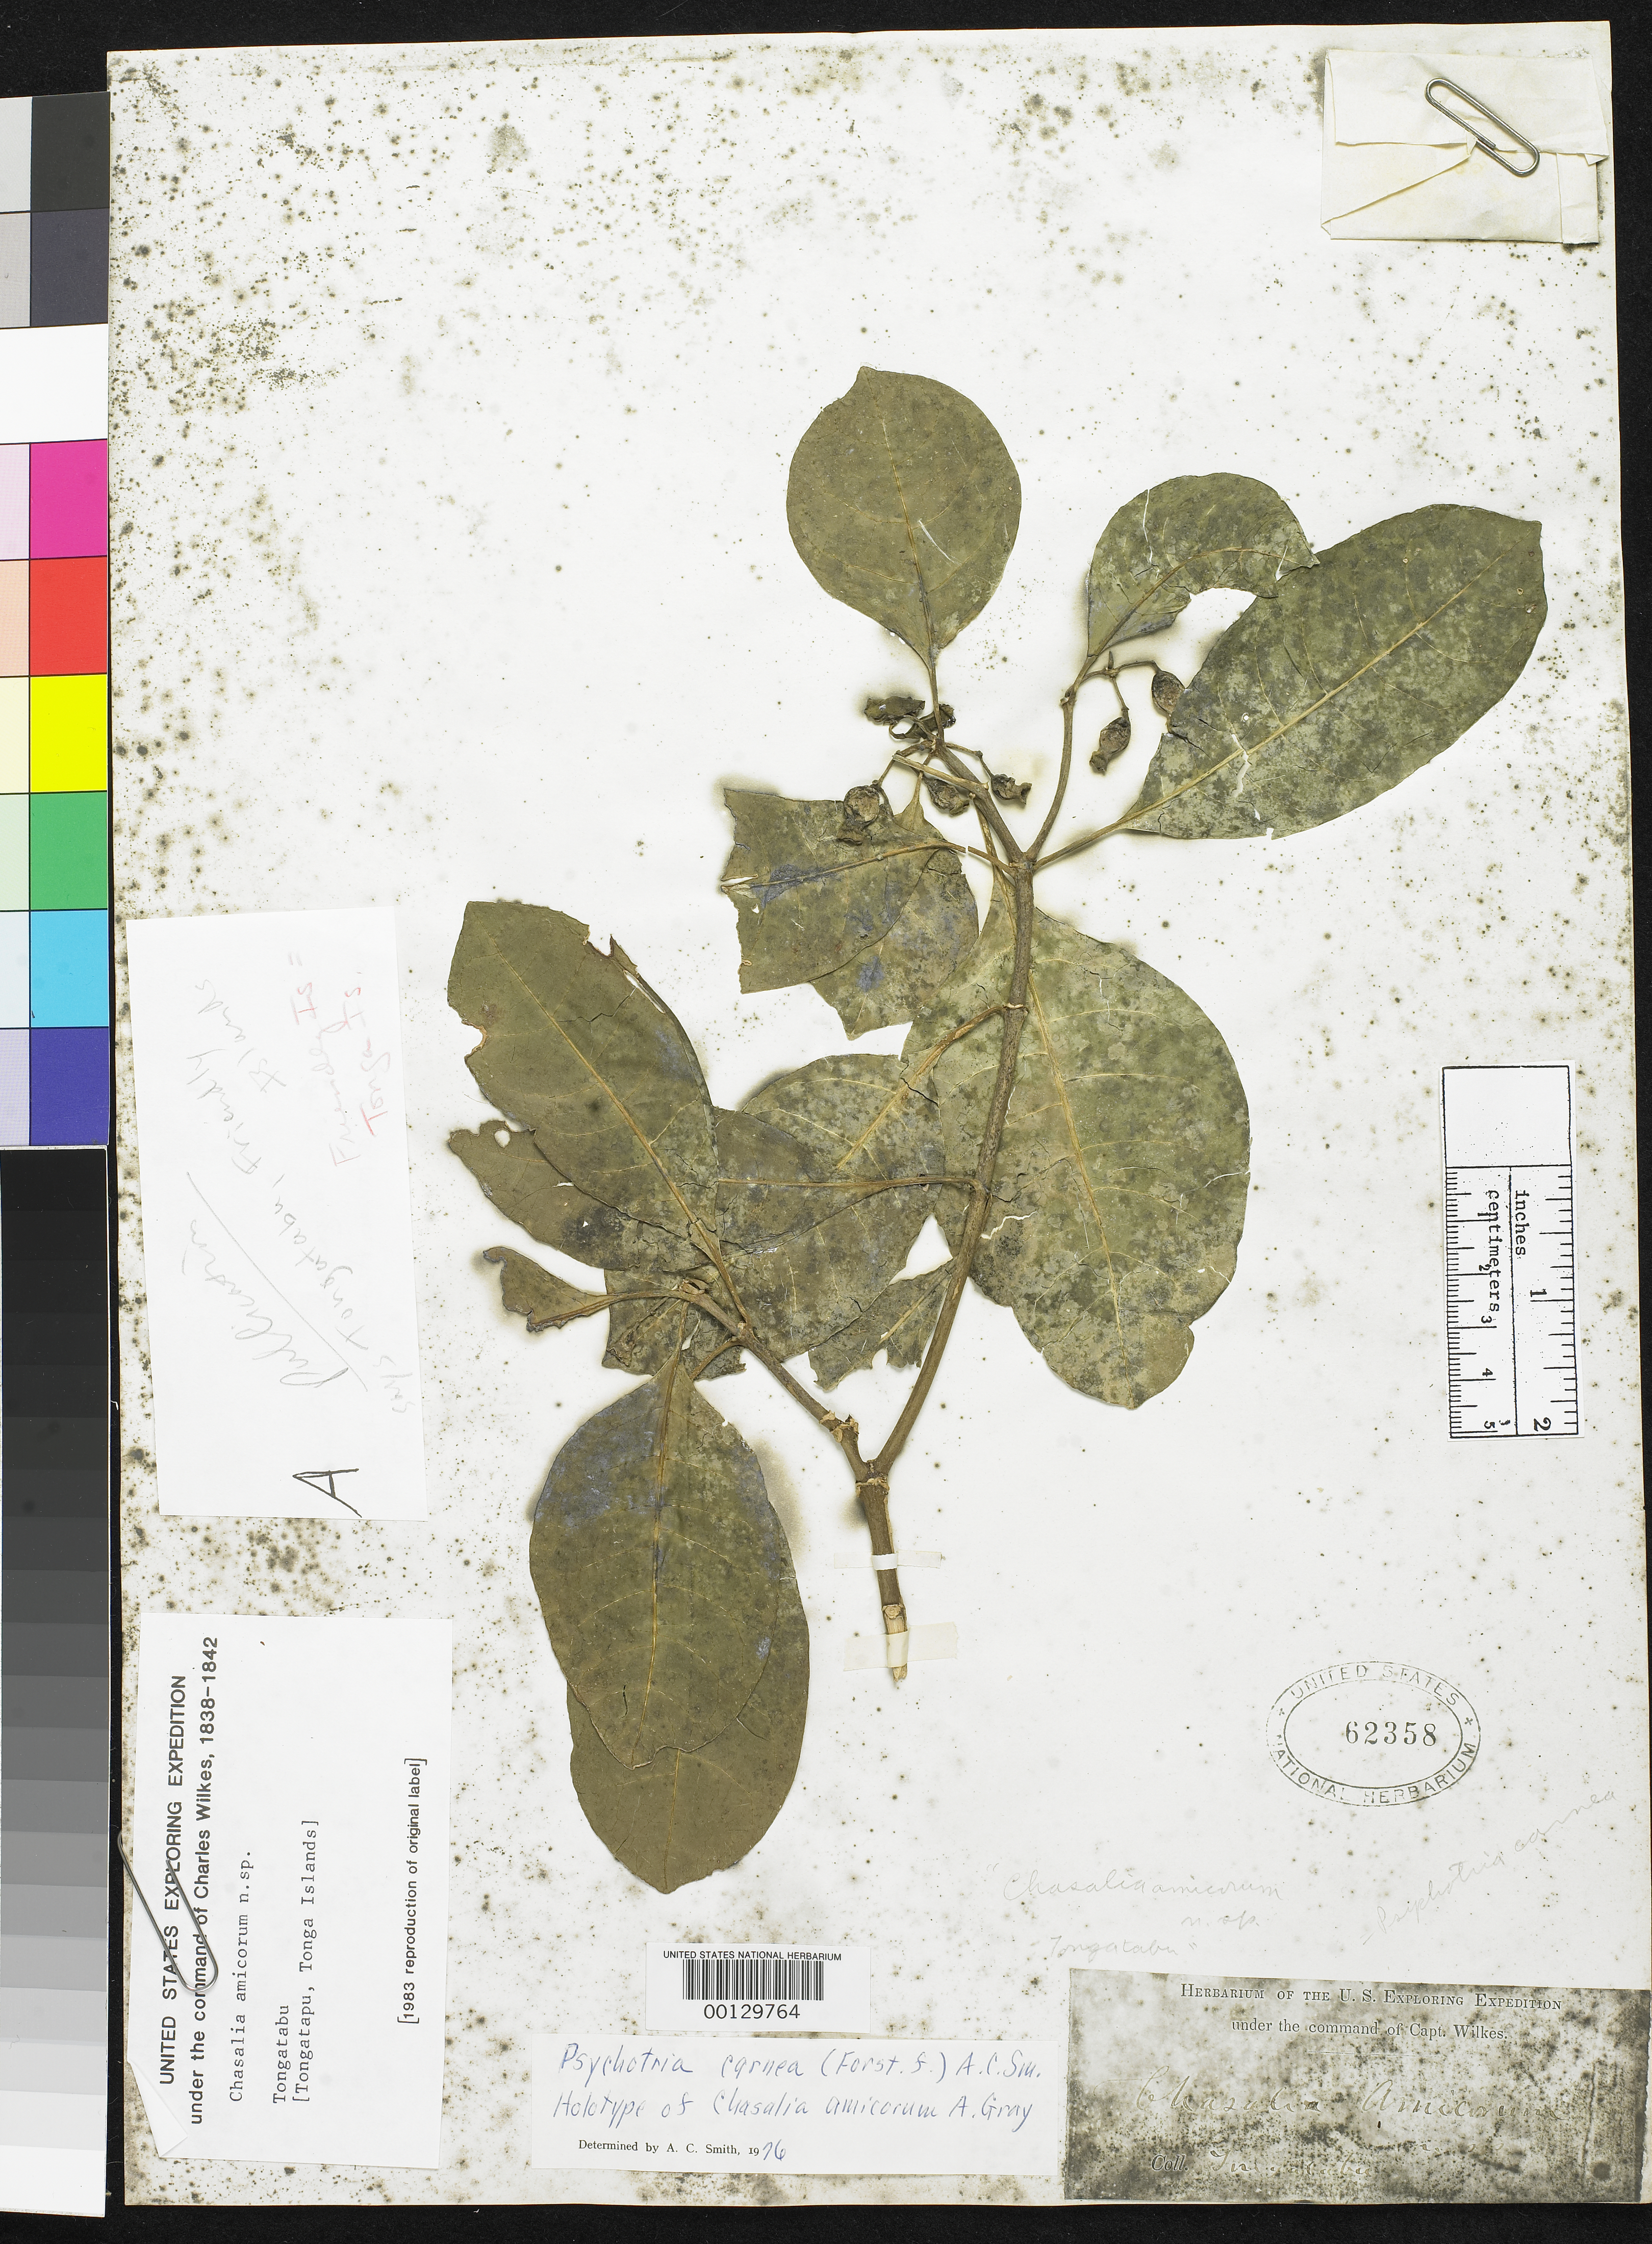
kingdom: Plantae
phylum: Tracheophyta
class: Magnoliopsida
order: Gentianales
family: Rubiaceae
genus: Chassalia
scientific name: Chassalia amicorum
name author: A. Gray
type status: Holotype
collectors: Wilkes Explor. Exped.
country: Fiji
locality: Tongatabu.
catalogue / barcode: US 62358